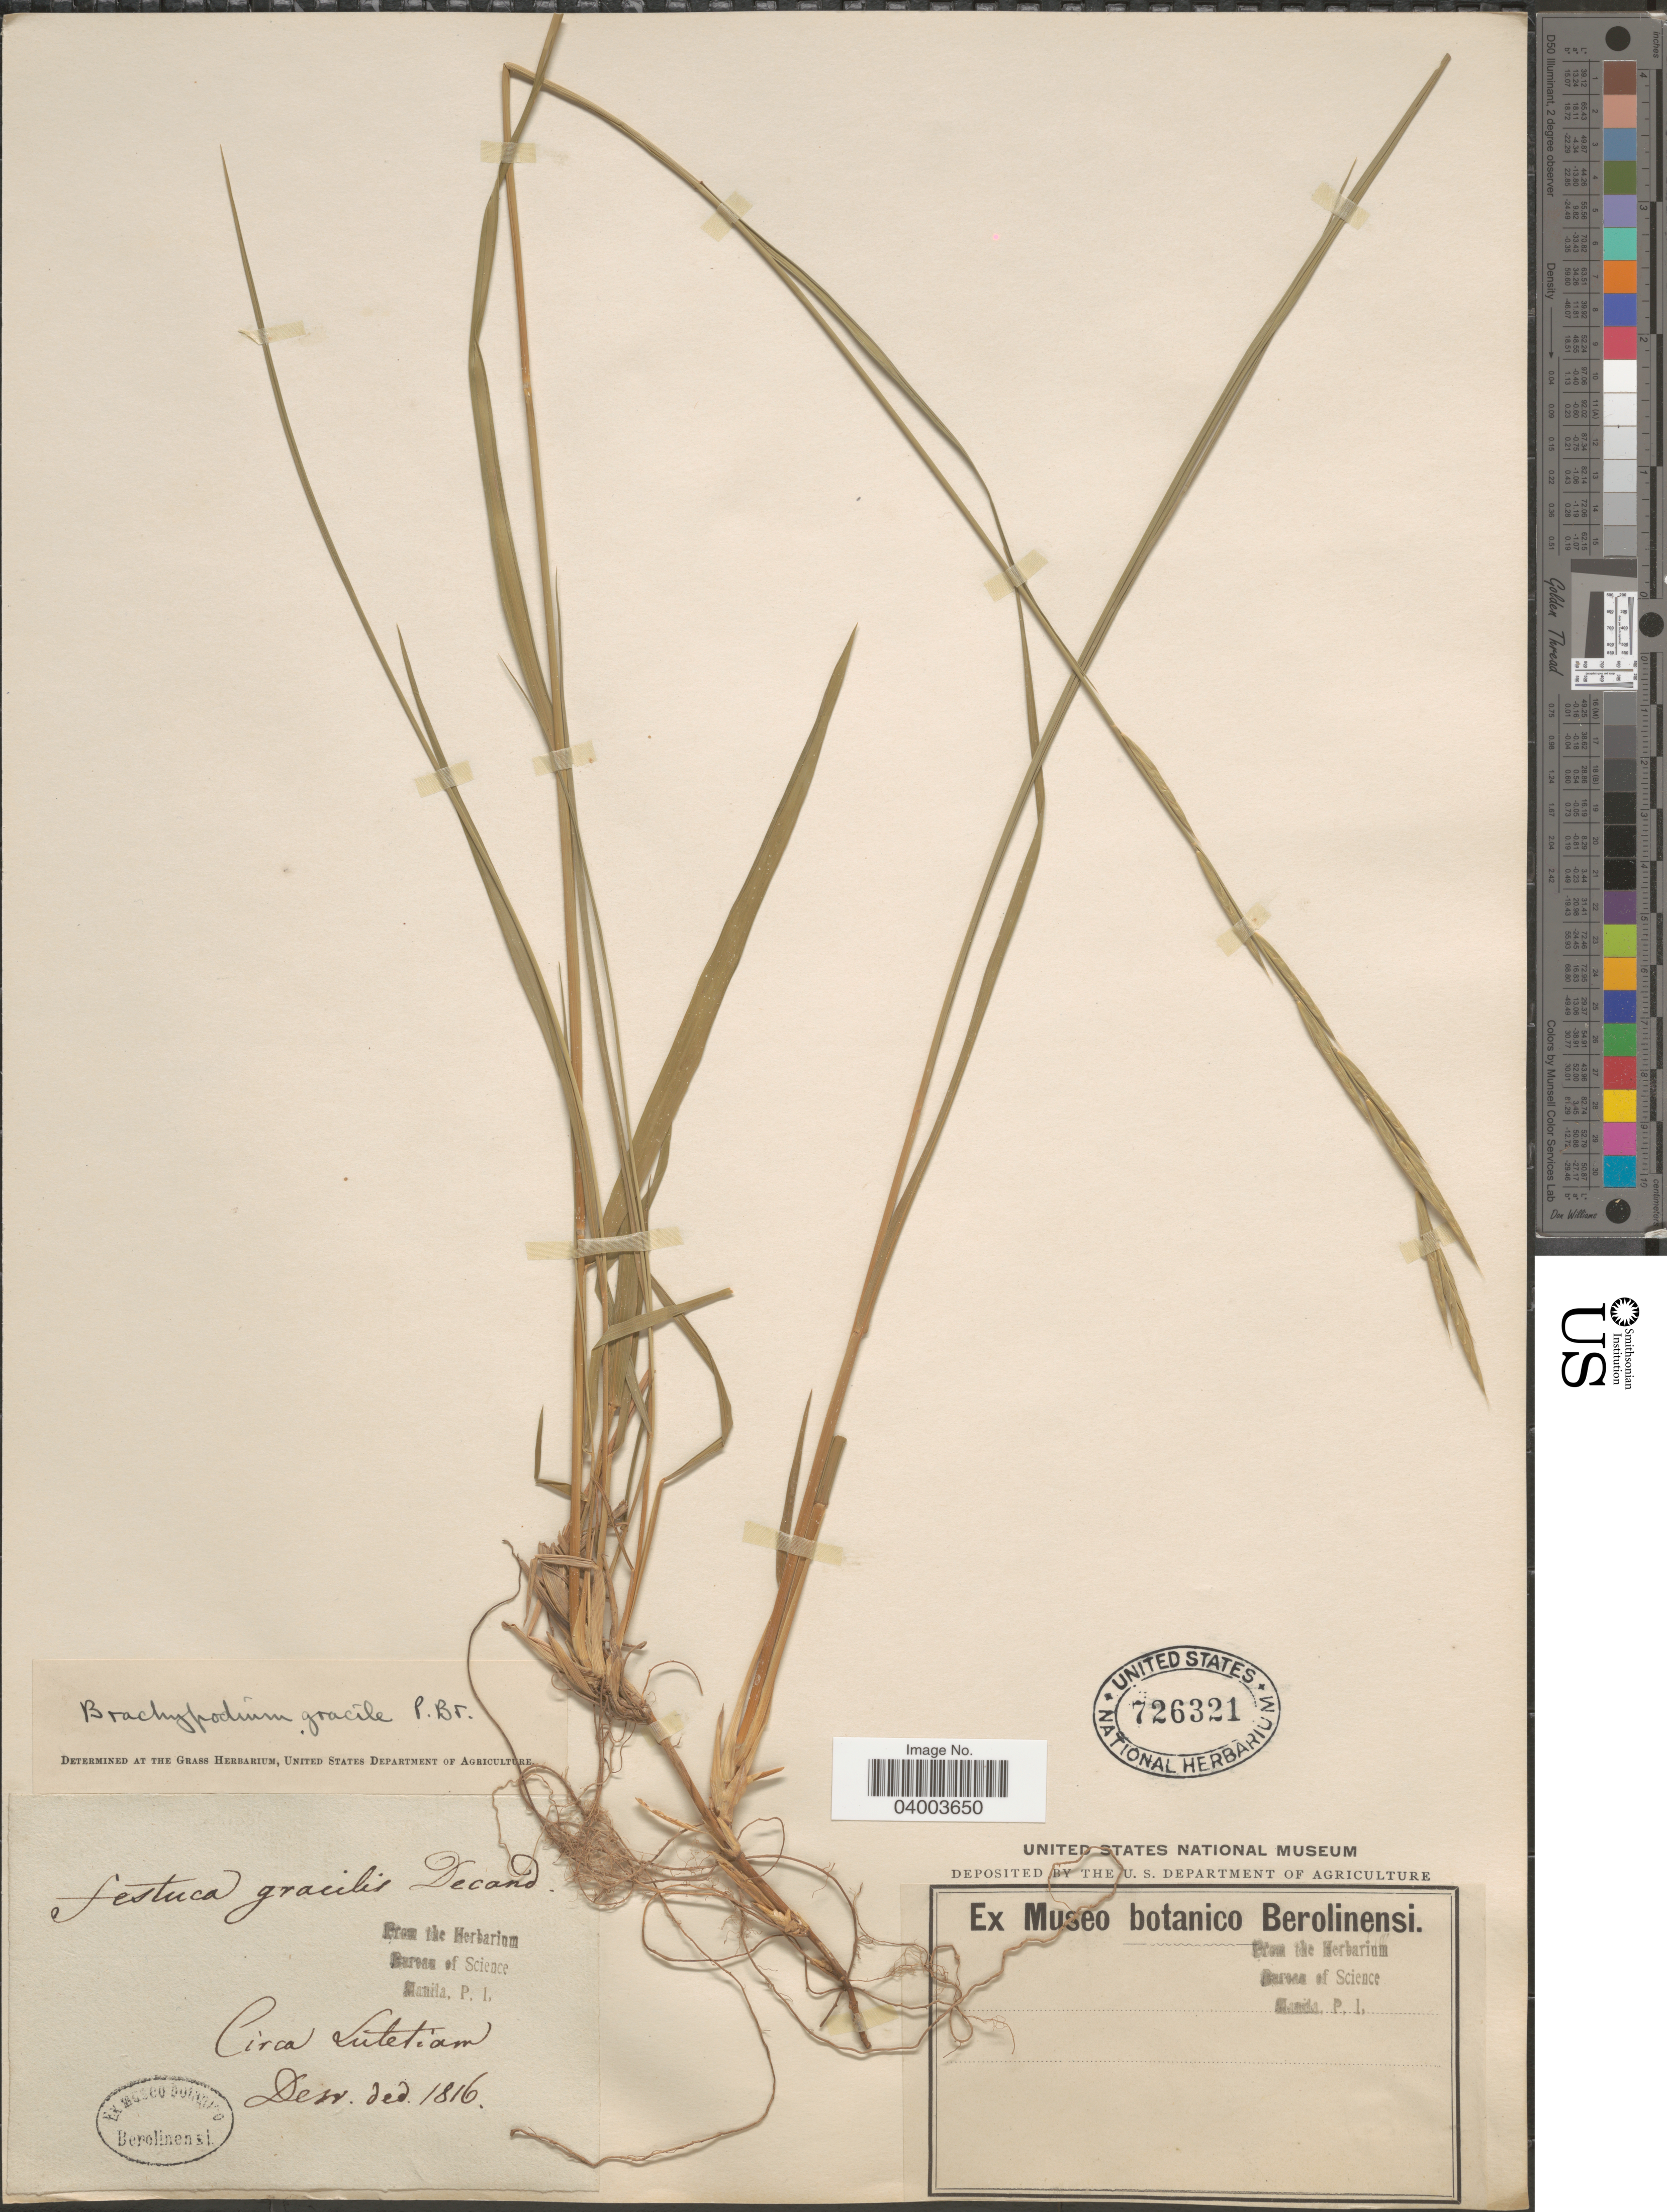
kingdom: Plantae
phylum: Tracheophyta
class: Liliopsida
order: Poales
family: Poaceae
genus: Brachypodium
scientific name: Brachypodium sylvaticum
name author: (Huds.) P. Beauv.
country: France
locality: Circa Lutetiam.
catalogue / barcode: US 726321